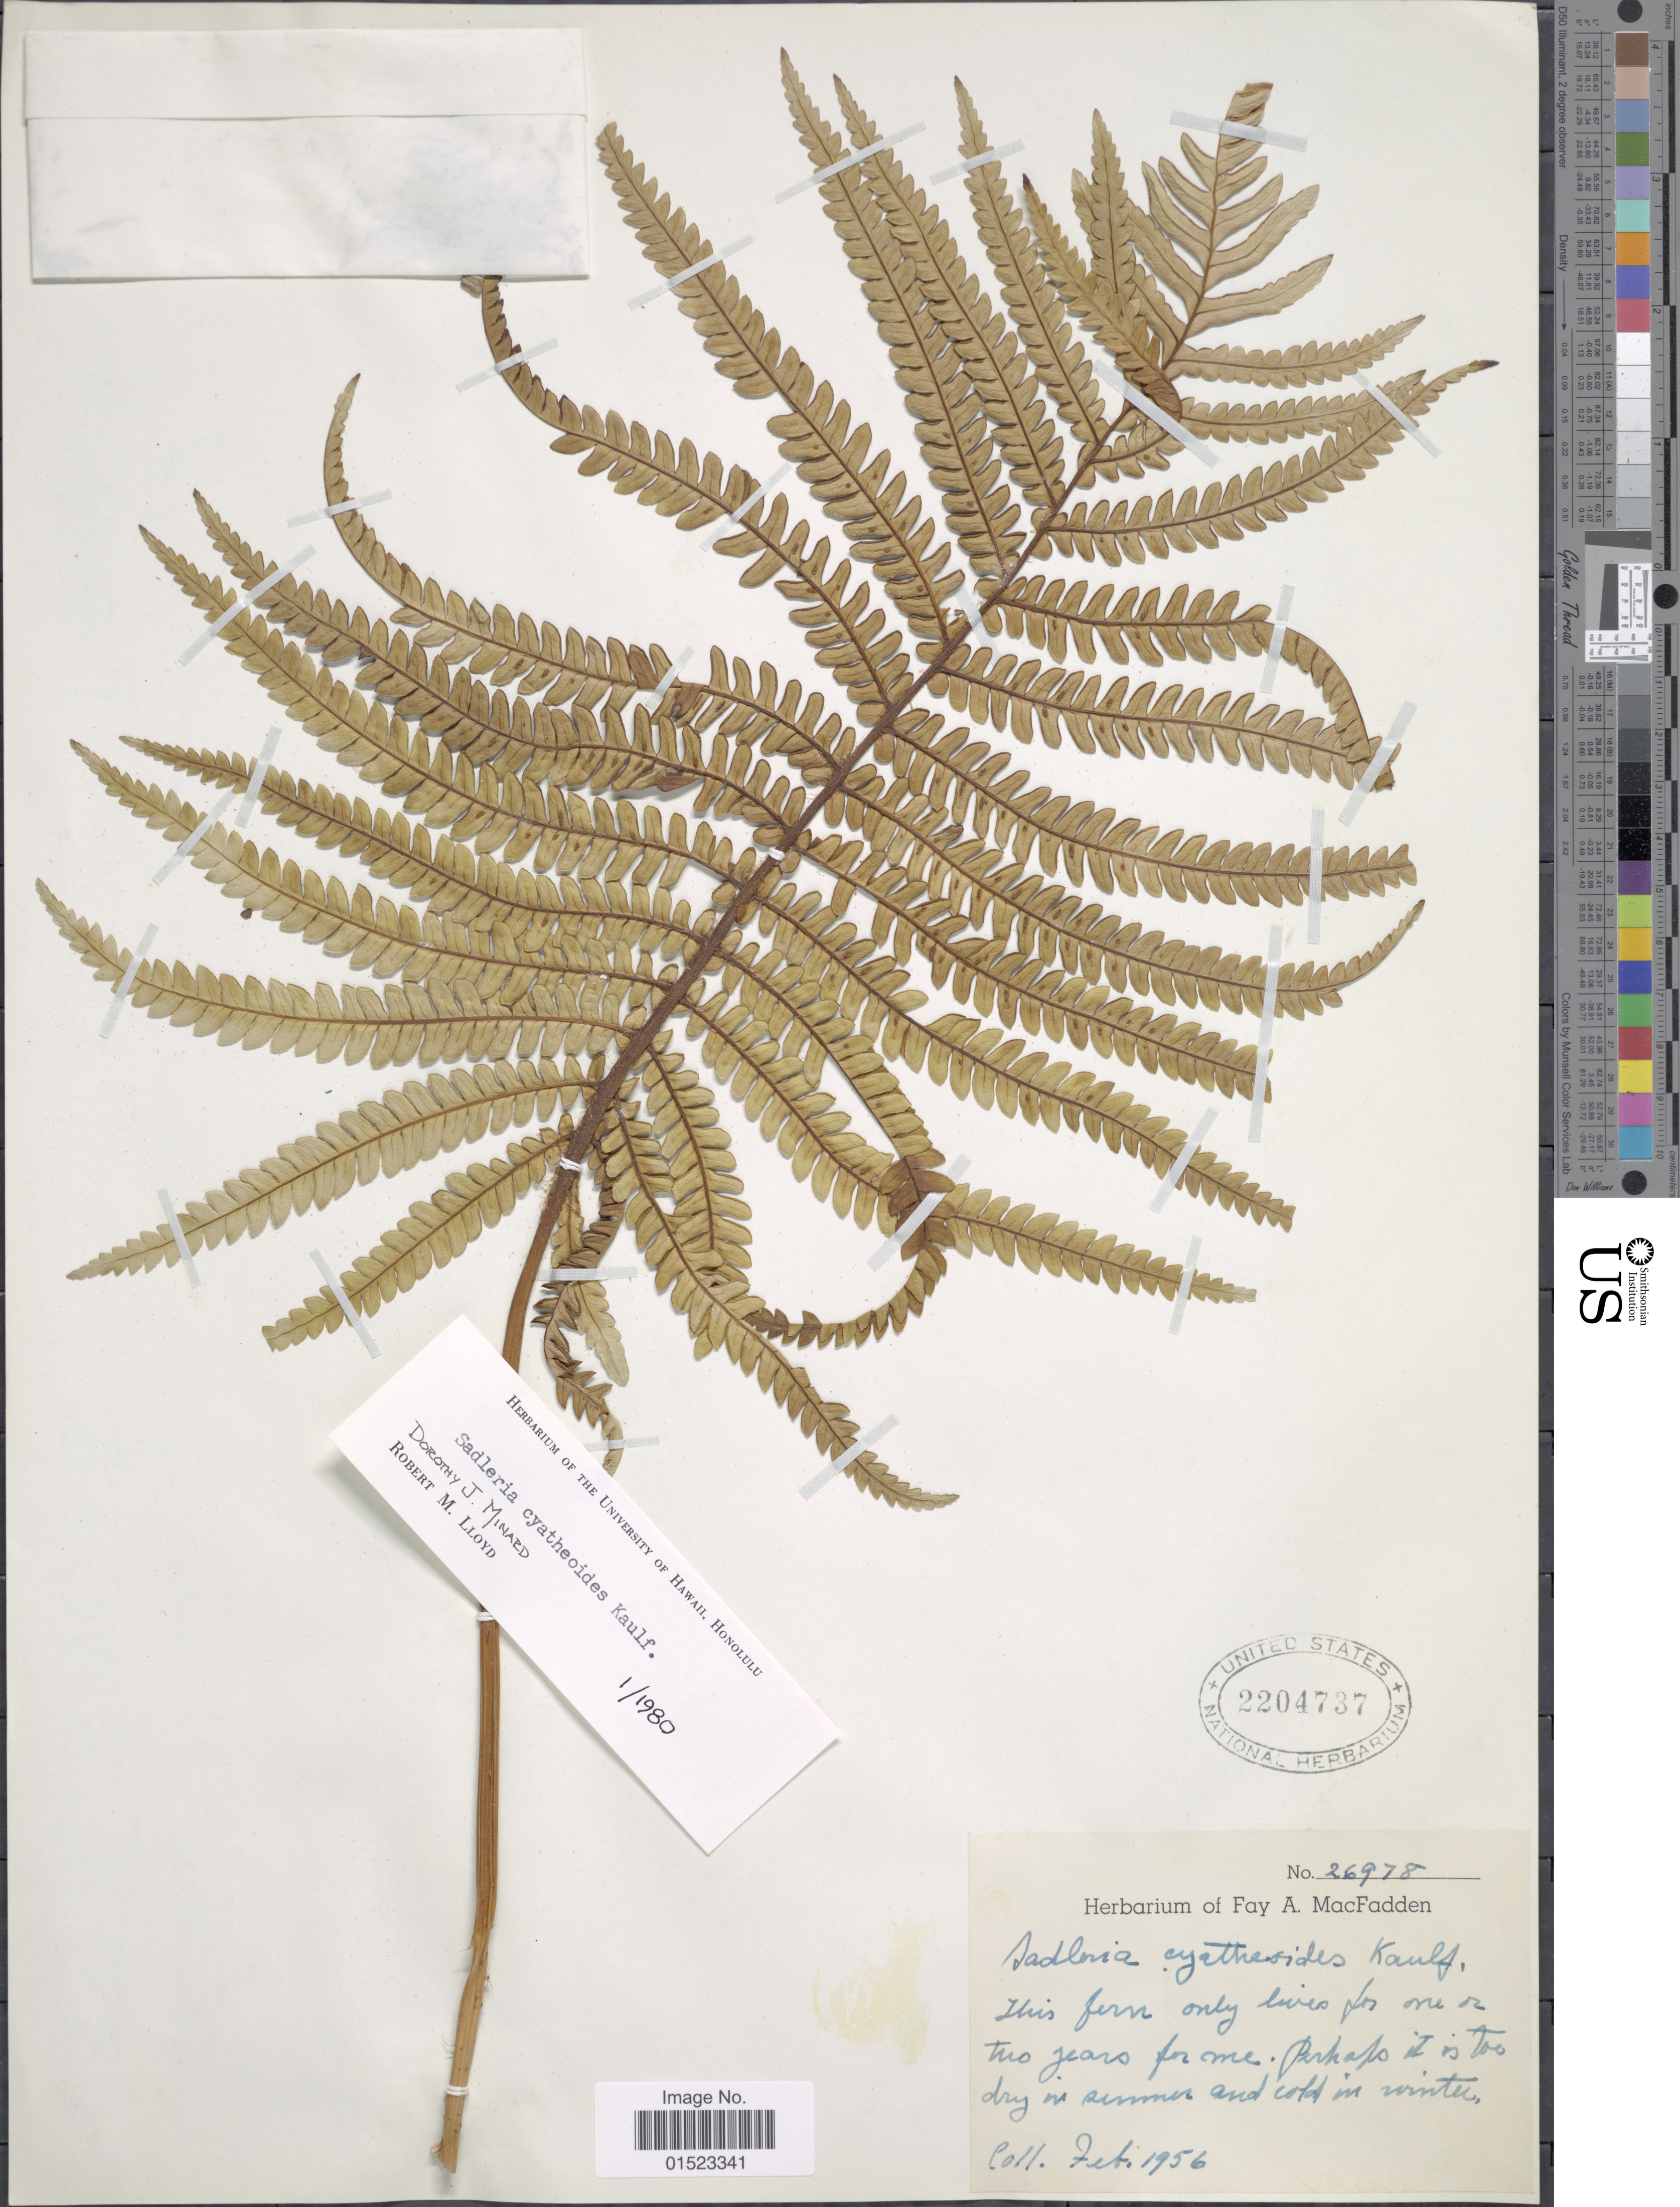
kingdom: Plantae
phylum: Tracheophyta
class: Polypodiopsida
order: Polypodiales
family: Blechnaceae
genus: Sadleria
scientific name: Sadleria cyatheoides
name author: Kaulf.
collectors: ex herb. Fay A. MacFadden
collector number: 26978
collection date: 1956-02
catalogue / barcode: US 2204737